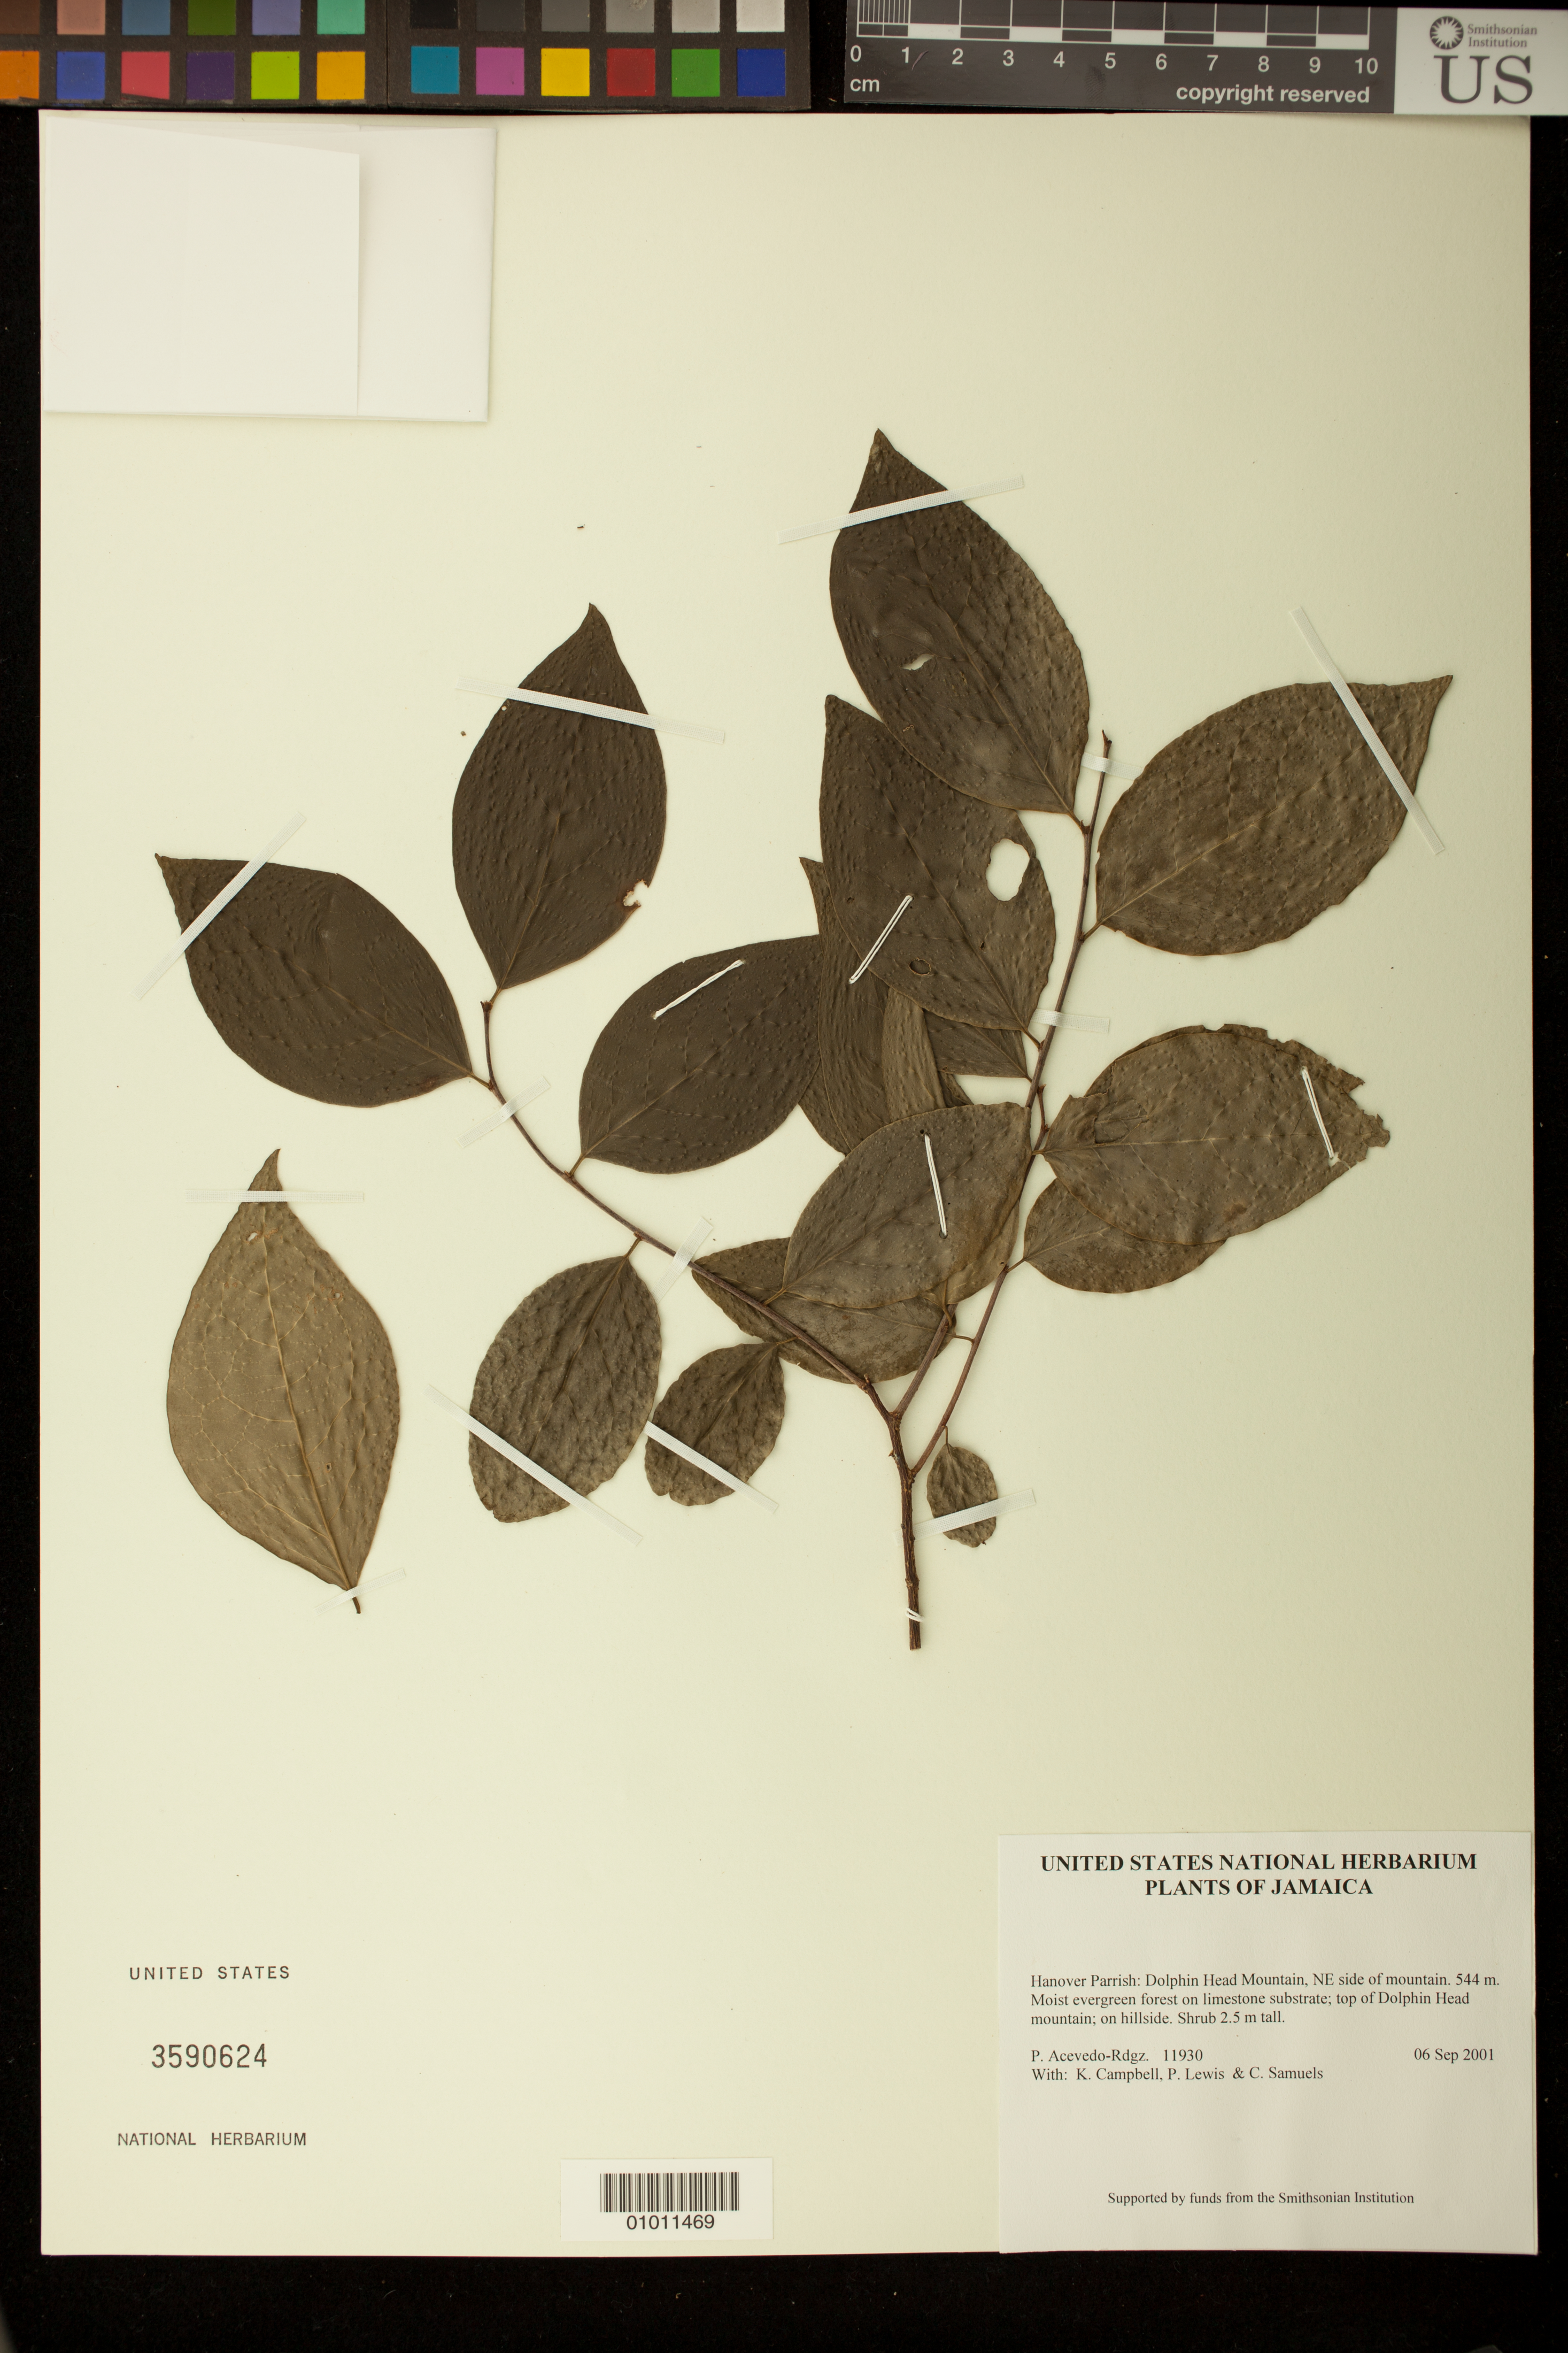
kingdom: Plantae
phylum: Tracheophyta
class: Magnoliopsida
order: Malpighiales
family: Phyllanthaceae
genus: Margaritaria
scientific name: Margaritaria nobilis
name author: L. f.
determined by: Acevedo-Rodríguez, P., (BOT), Smithsonian Institution - National Museum of Natural History (UNITED STATES)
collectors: P. Acevedo-Rodr., K. Campbell, P. Lewis & C. Samuels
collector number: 11930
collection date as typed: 06 Sep 2001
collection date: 2001-09-06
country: Jamaica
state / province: Hanover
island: Jamaica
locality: Hanover Parrish: Dolphin Head Mountain, NE side of mountain.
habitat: Moist evergreen forest on limestone substrate; top of Dolphin Head mountain; on hillside.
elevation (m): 544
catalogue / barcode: US 3590624